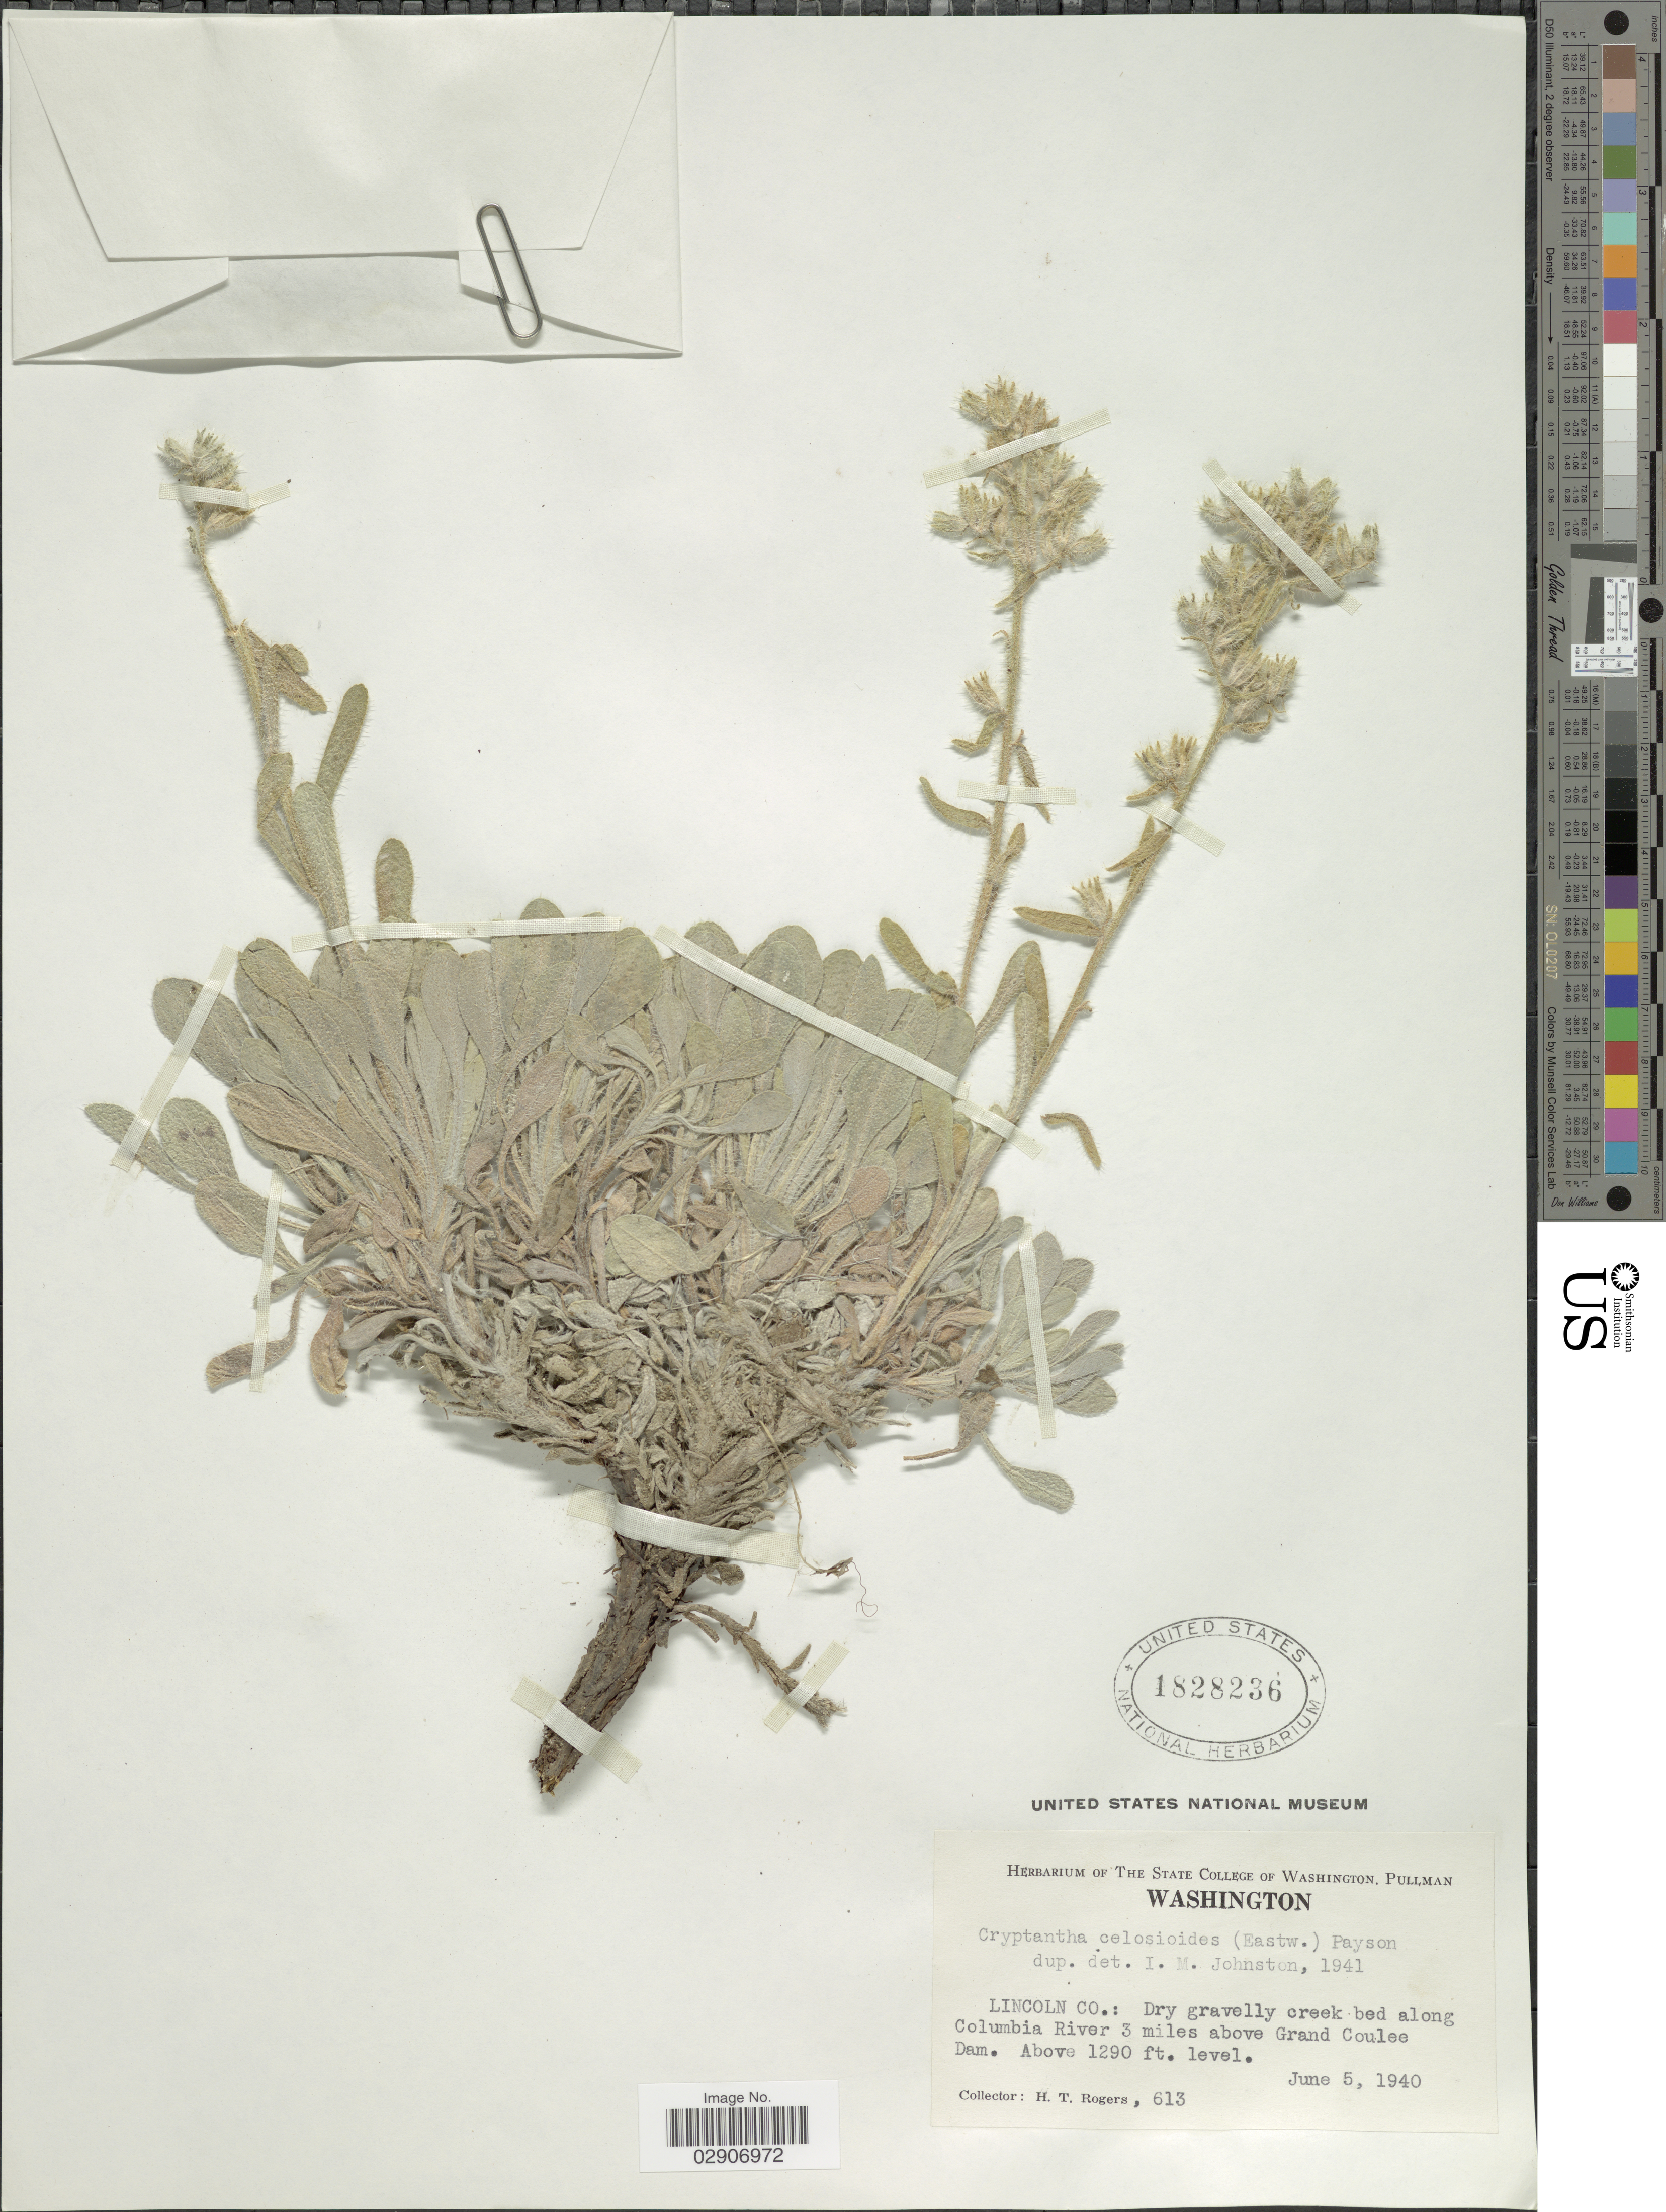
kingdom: Plantae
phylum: Tracheophyta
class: Magnoliopsida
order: Boraginales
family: Boraginaceae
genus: Cryptantha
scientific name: Cryptantha celosioides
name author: (Eastw.) Payson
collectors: H. Rogers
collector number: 613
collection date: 1940-06-05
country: United States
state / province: Washington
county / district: Lincoln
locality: Lincoln Co.: Dry gravelly creek bed along Columbia River 3 miles above Grand Coulee Dam.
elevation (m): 393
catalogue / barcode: US 1828236